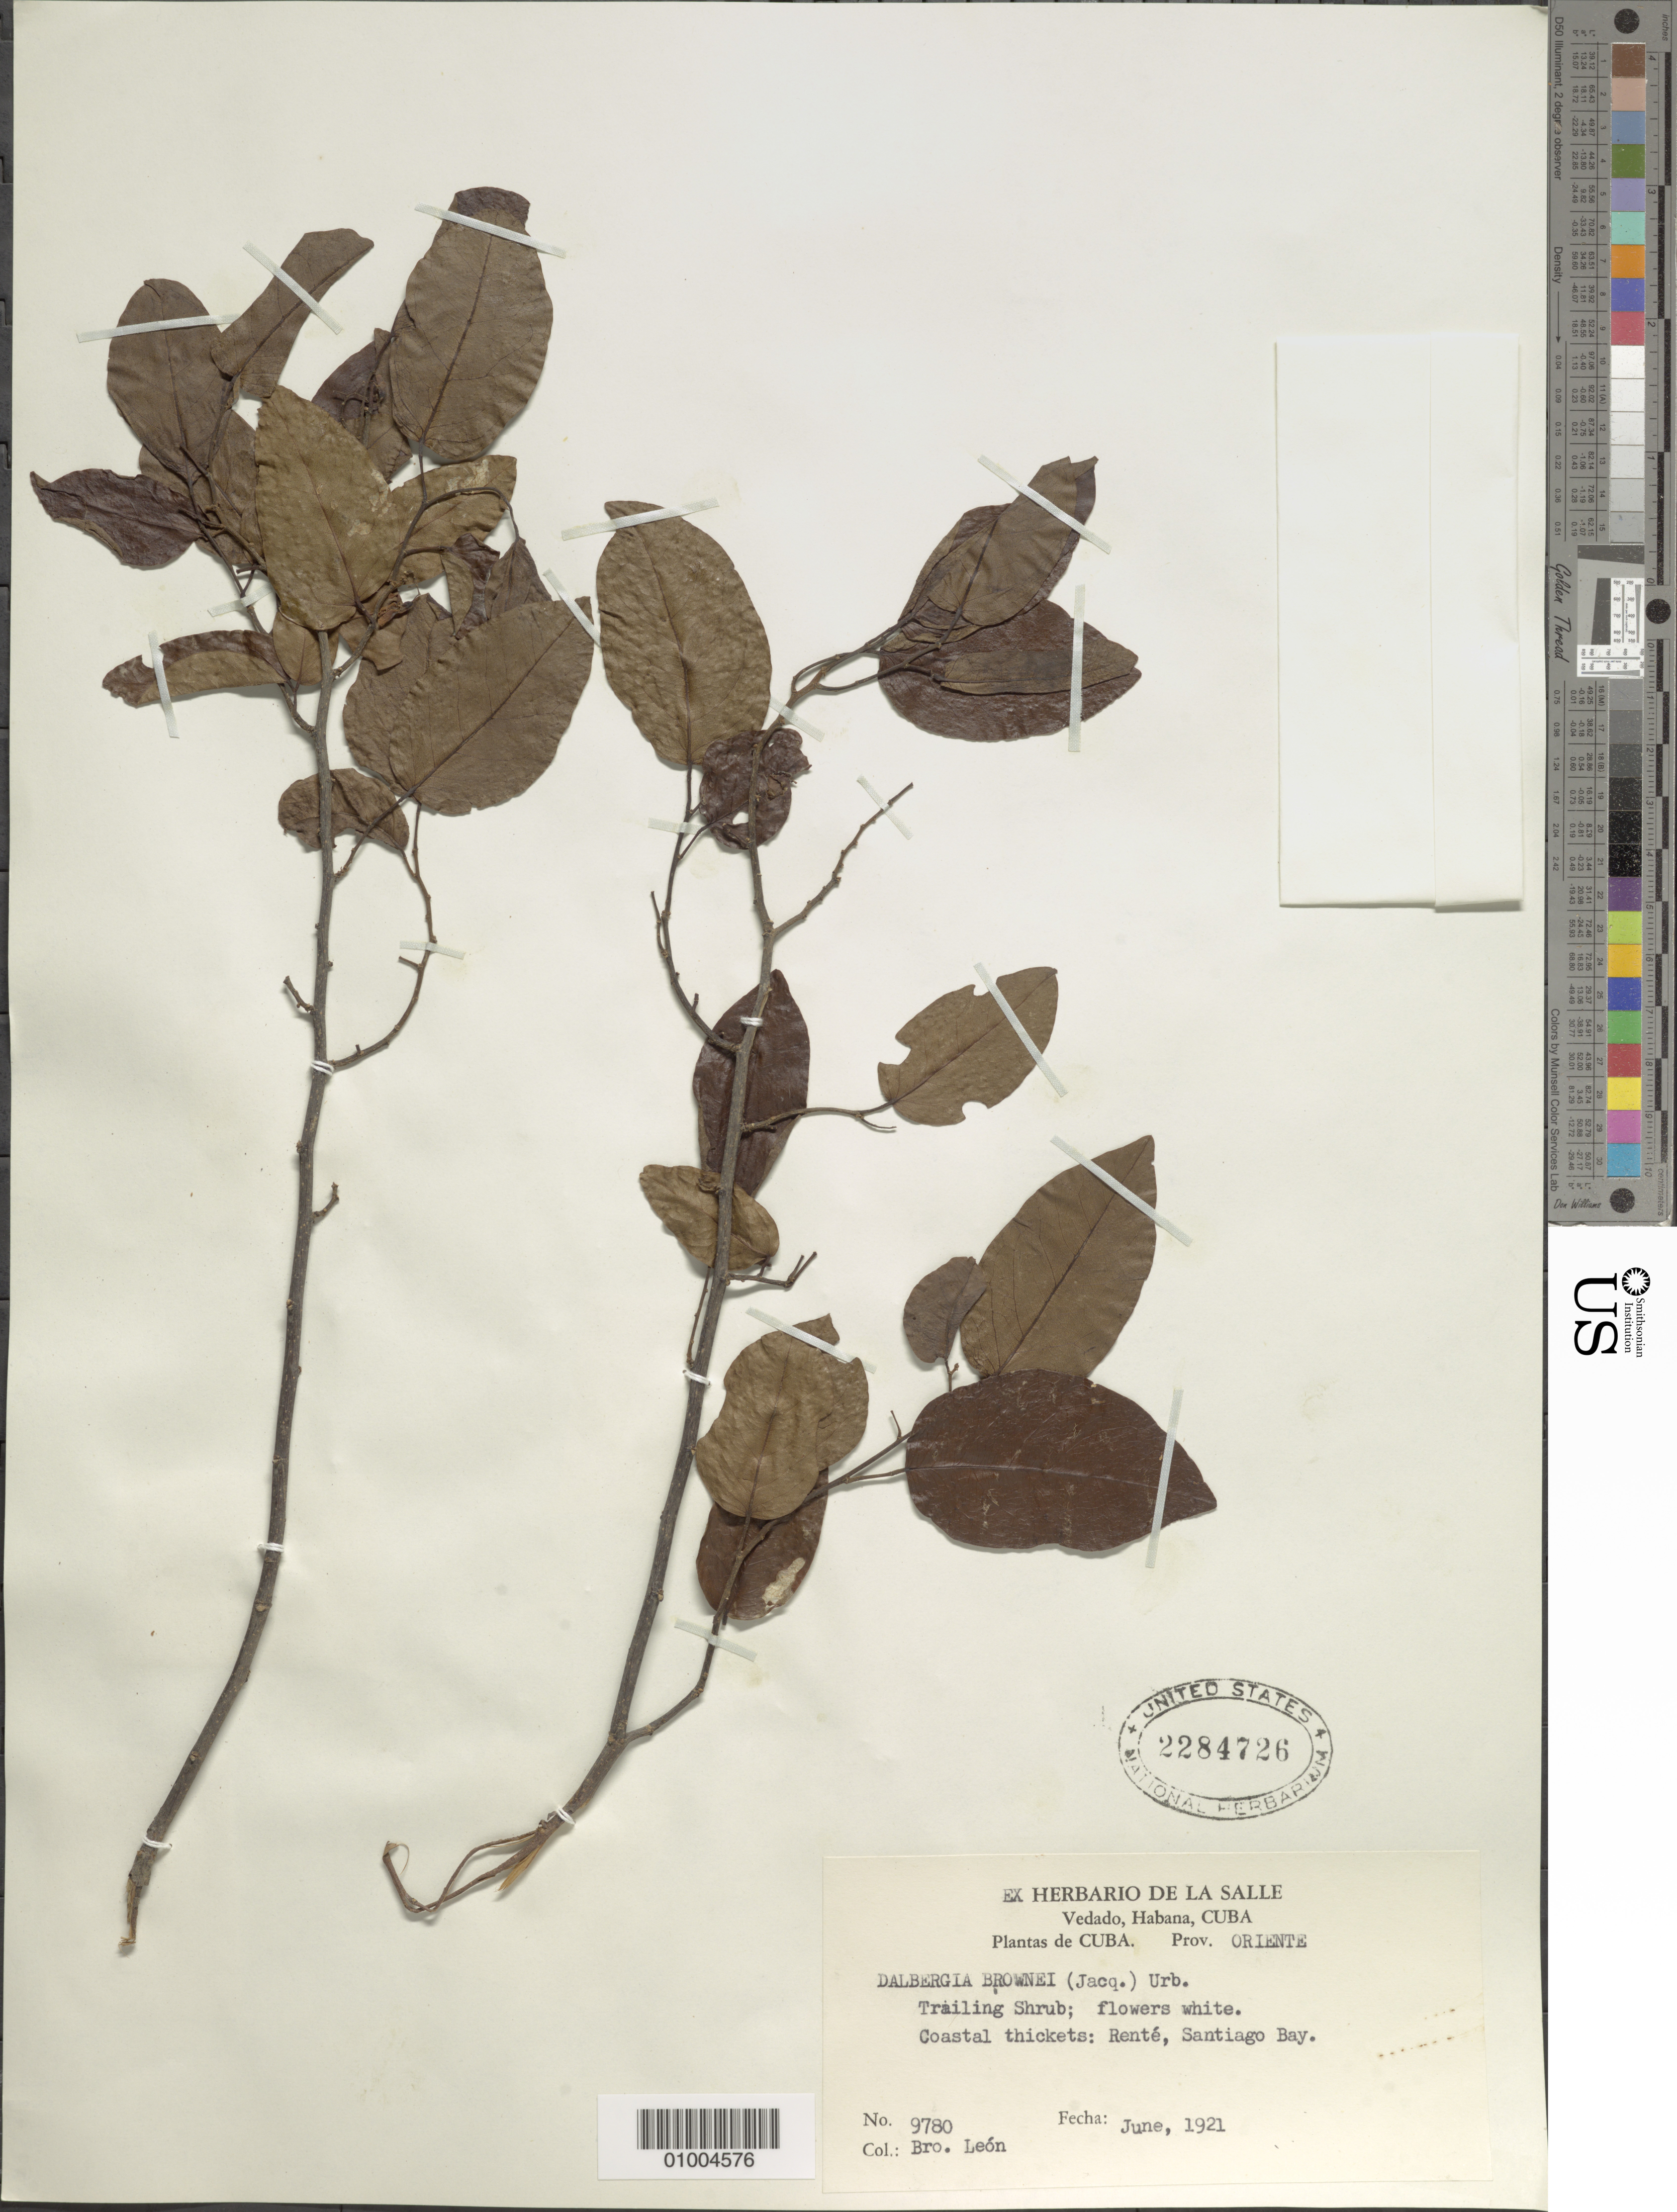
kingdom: Plantae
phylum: Tracheophyta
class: Magnoliopsida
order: Fabales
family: Fabaceae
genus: Dalbergia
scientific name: Dalbergia brownei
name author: (Jacq.) Schinz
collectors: Bro. León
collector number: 9780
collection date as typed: Jun 1921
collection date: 1921-06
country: Cuba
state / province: Santiago de Cuba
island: Cuba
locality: Trailing Shrub; flowers white, Coastal thickets, Rente, Santiago Bay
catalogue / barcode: US 2284726